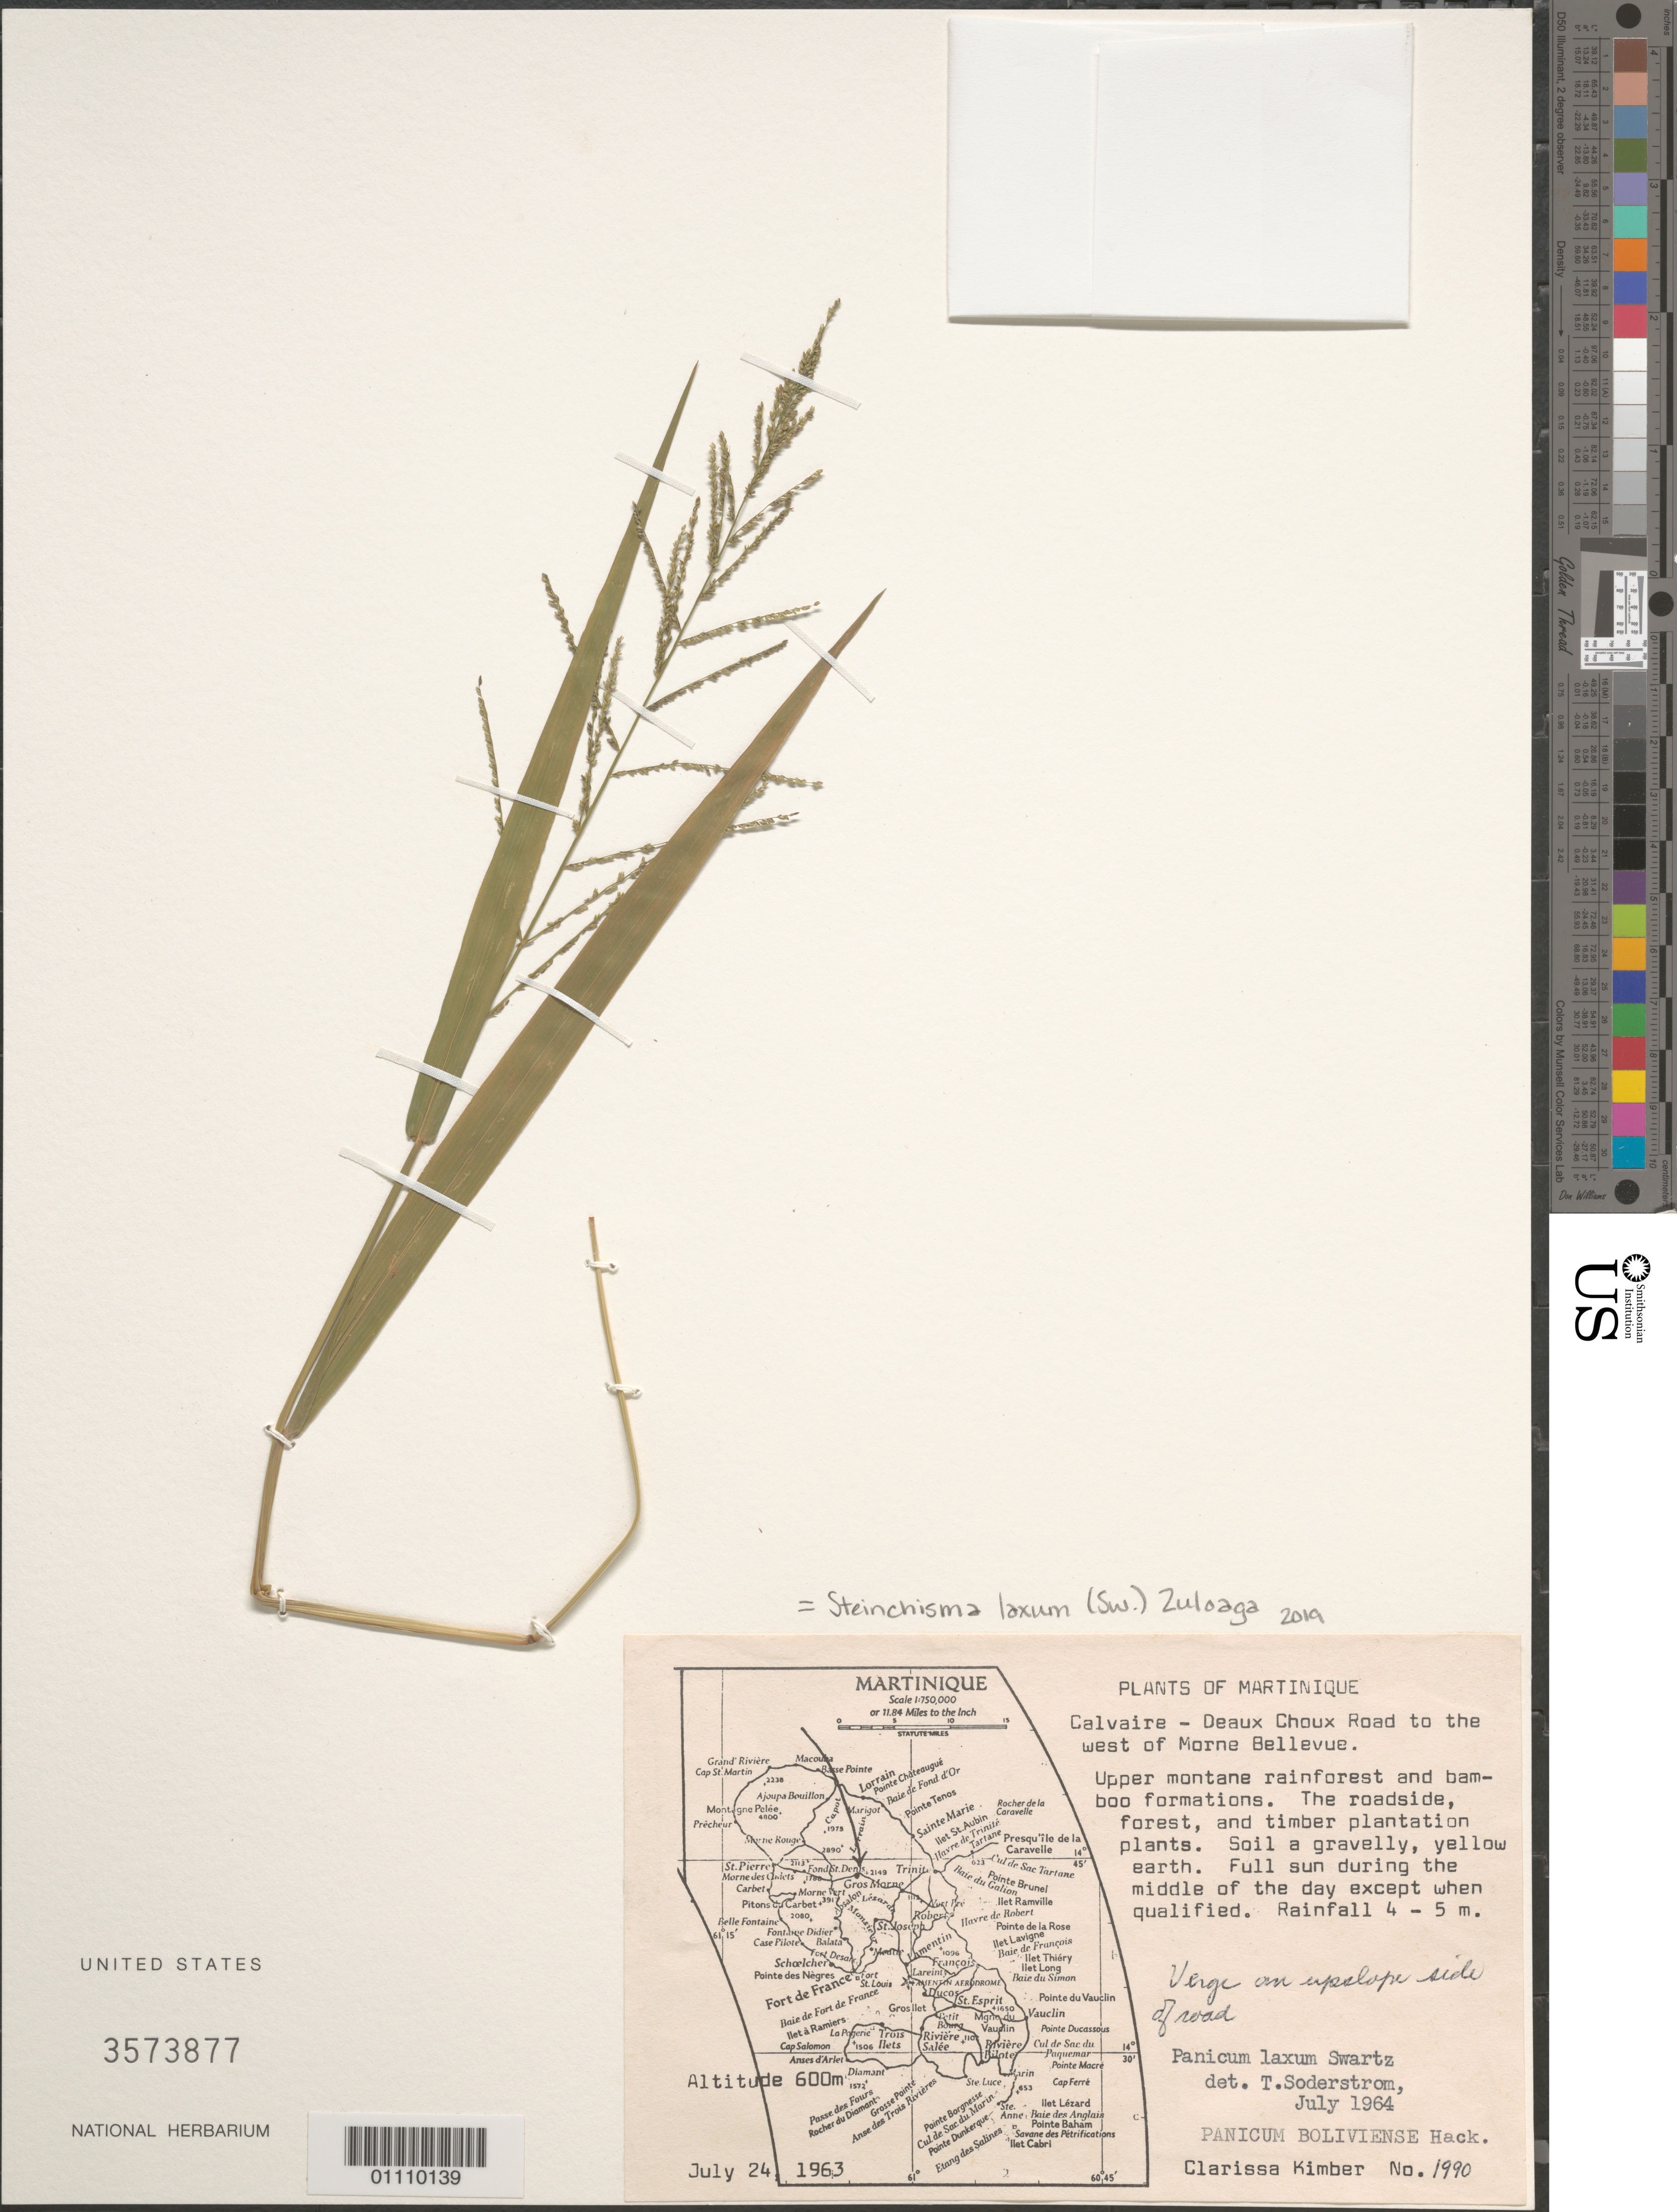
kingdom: Plantae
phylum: Tracheophyta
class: Liliopsida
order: Poales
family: Poaceae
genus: Panicum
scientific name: Panicum laxum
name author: Sw.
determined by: Soderstrom, T. R.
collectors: C. Kimber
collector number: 1990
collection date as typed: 24 Jul 1963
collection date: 1963-07-24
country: Martinique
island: Martinique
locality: Calvaire - Deaux Choux Road to the W of Morne Bellevue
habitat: Upper montane rainforest and bamboo formations. The roadside, forest and timber plantation plants. Soil a gravelly, yellow earth. Full sun during the middle of the day except when qualified. Rainfall 4-5 m. Verge on upslope side of road.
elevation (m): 600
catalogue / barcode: US 3573877